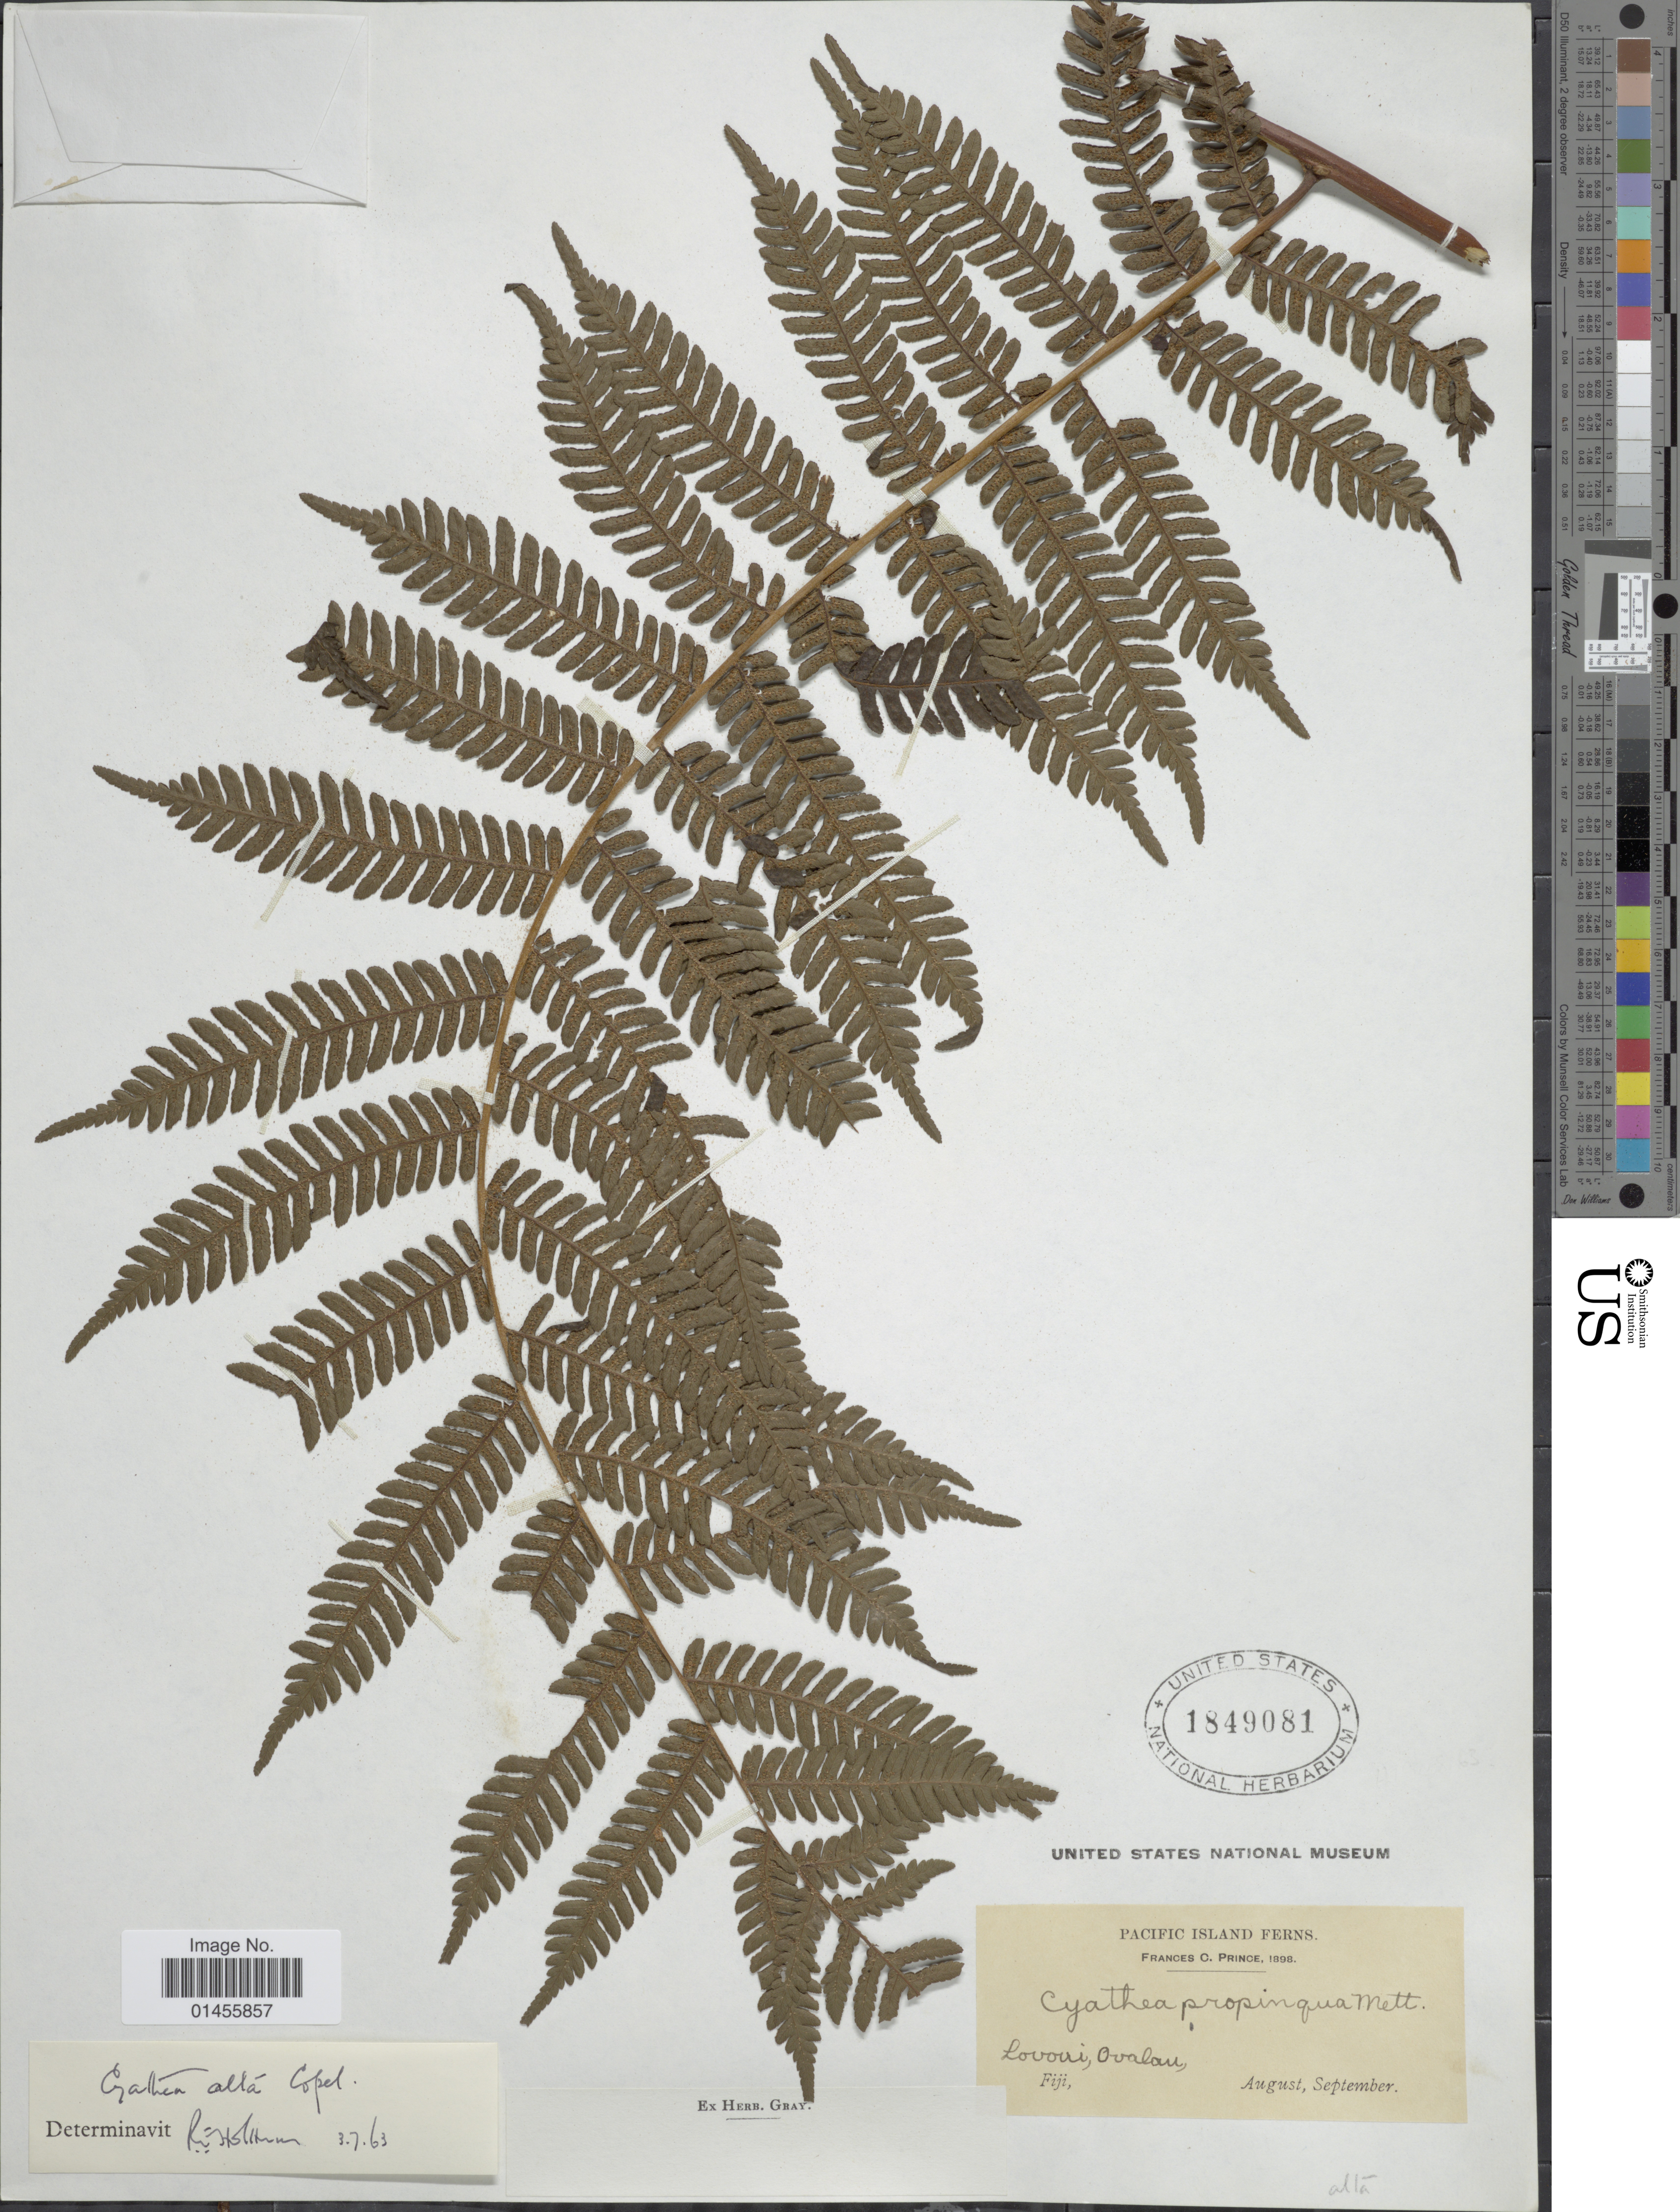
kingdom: Plantae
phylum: Tracheophyta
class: Polypodiopsida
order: Cyatheales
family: Cyatheaceae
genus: Alsophila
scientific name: Alsophila alta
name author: (Copel.) R.M. Tryon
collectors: F. Prince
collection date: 1898-08/1898-09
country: Fiji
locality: Pacific lsland. Lovouri, Ovalau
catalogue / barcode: US 1849081